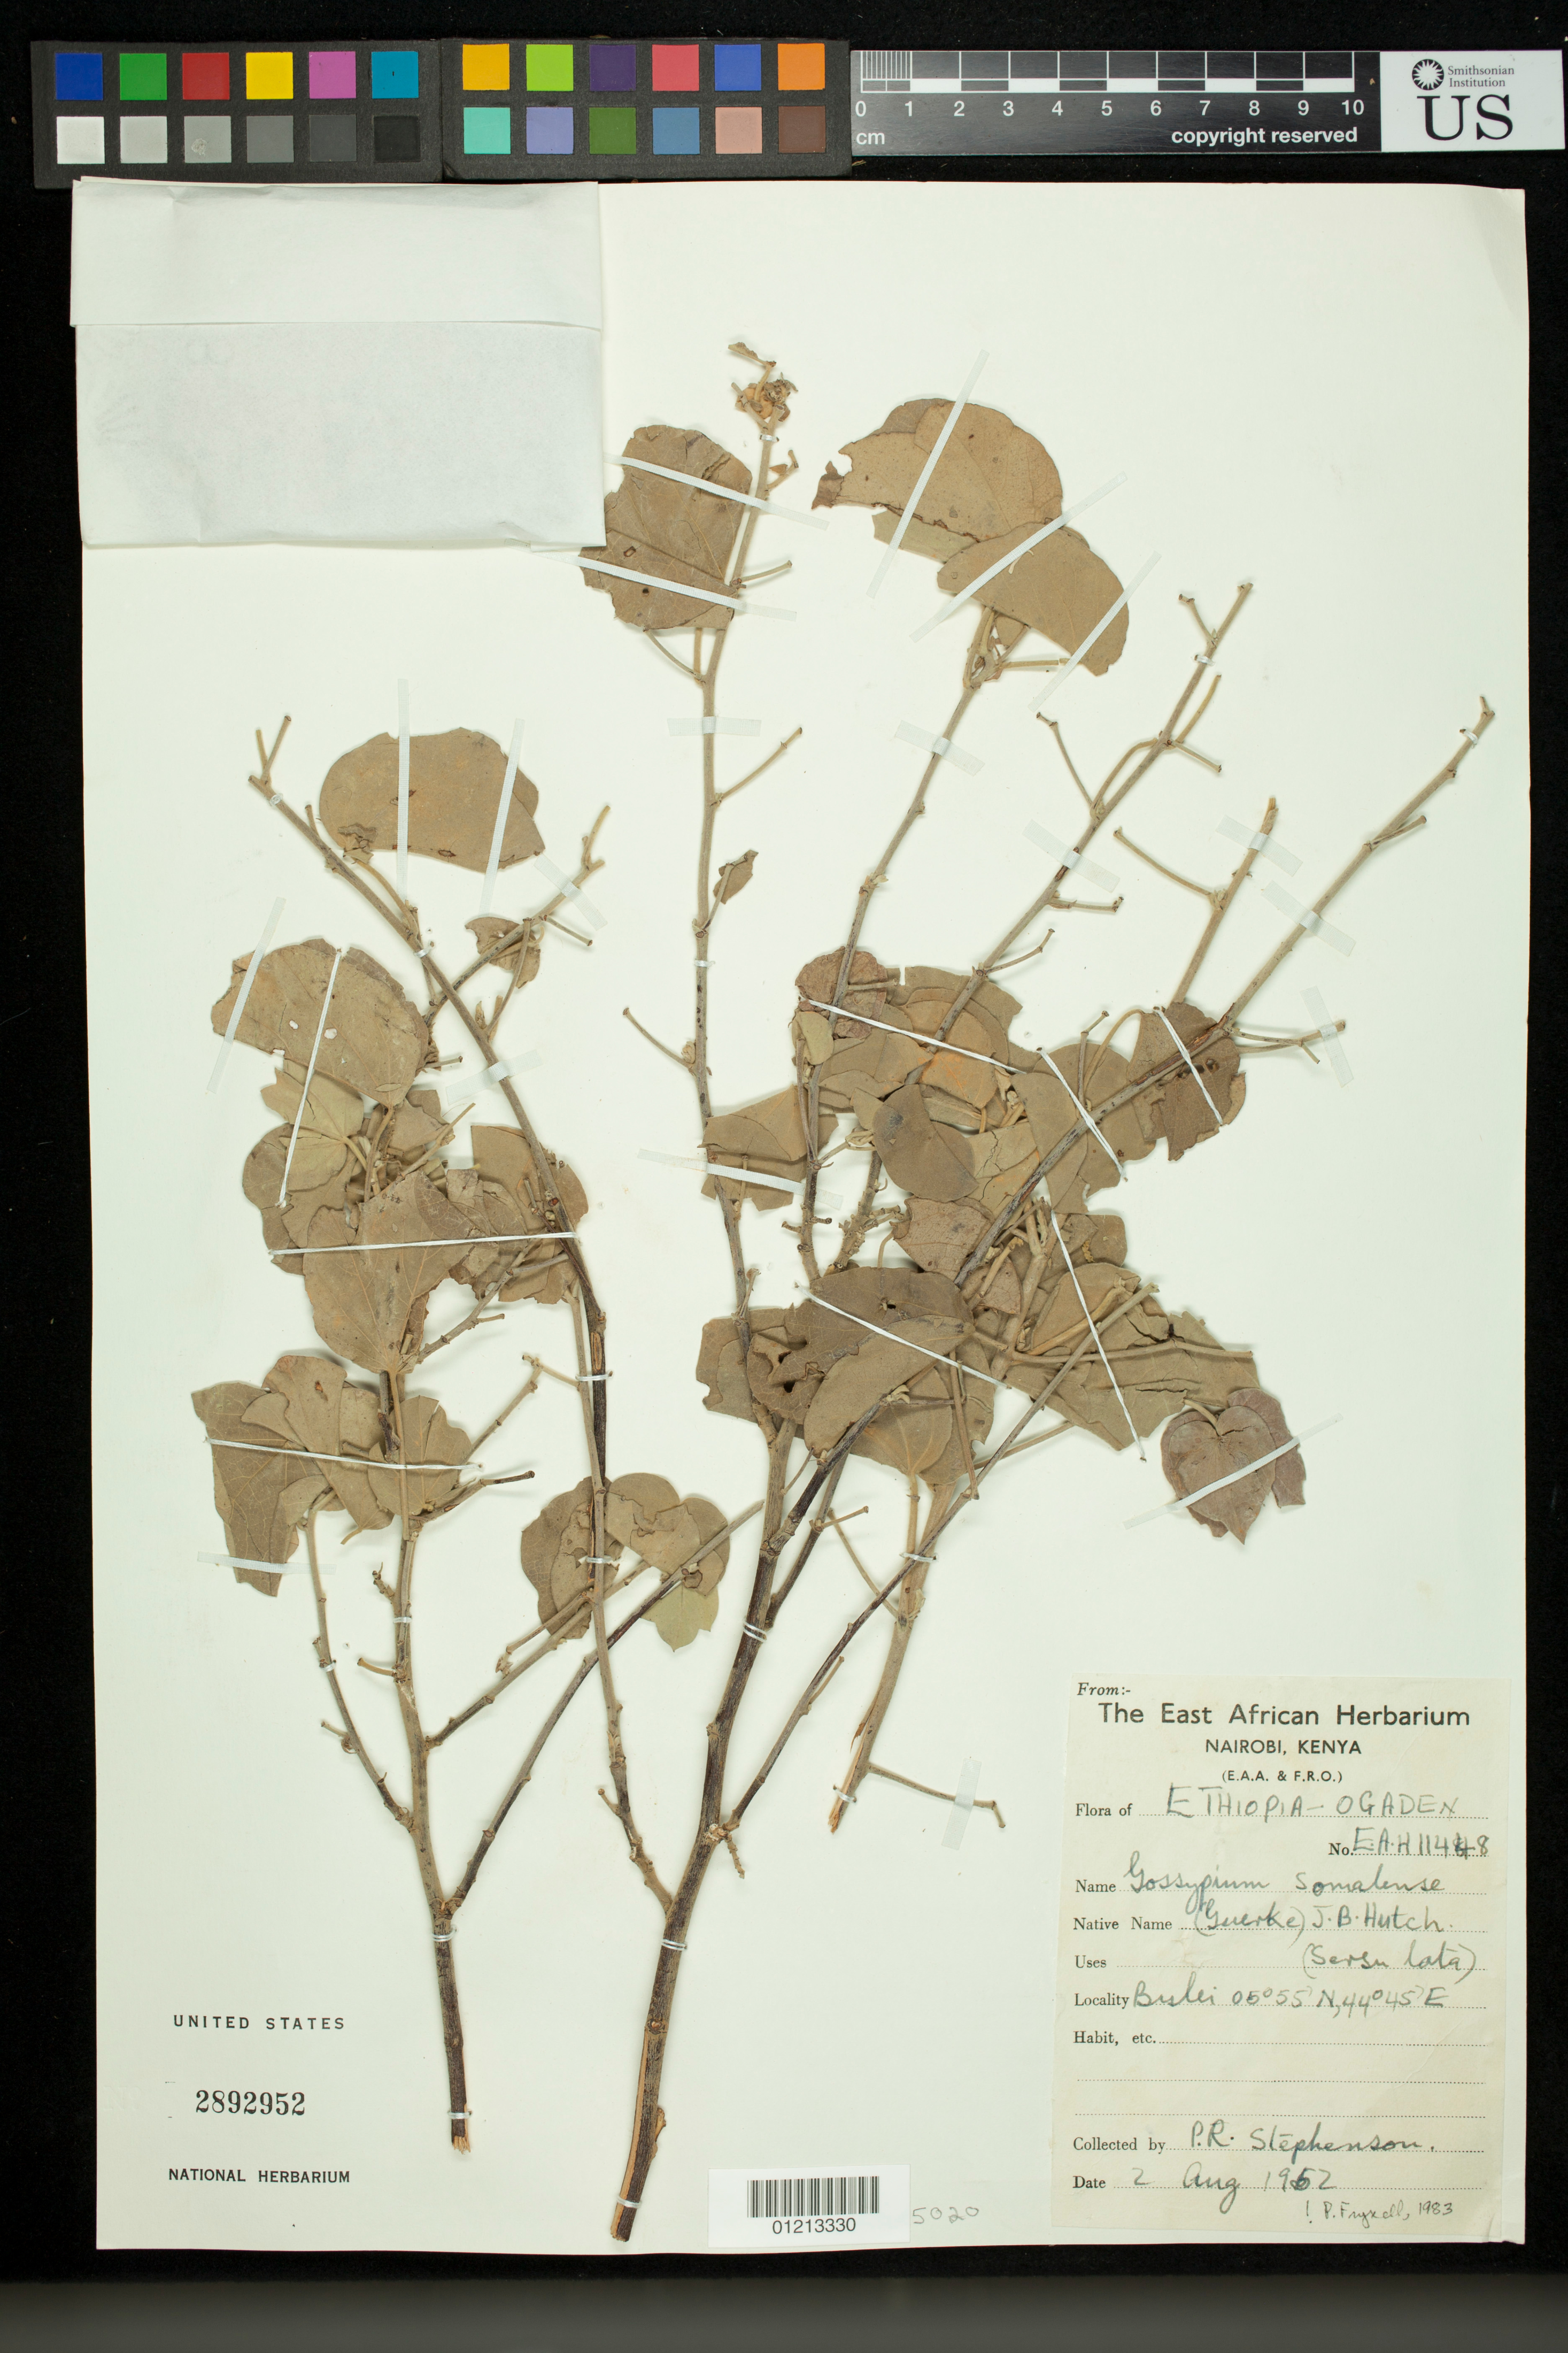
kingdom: Plantae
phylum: Tracheophyta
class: Magnoliopsida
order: Malvales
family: Malvaceae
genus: Gossypium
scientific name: Gossypium somalense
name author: (Gürke) J.B. Hutch. et al.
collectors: P. R. Stephenson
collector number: EAH11448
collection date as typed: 08 Feb 1952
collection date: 1952-02-08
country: Ethiopia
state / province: Somali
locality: Ethiopia - Ogaden: Bulei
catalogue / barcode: US 2892952